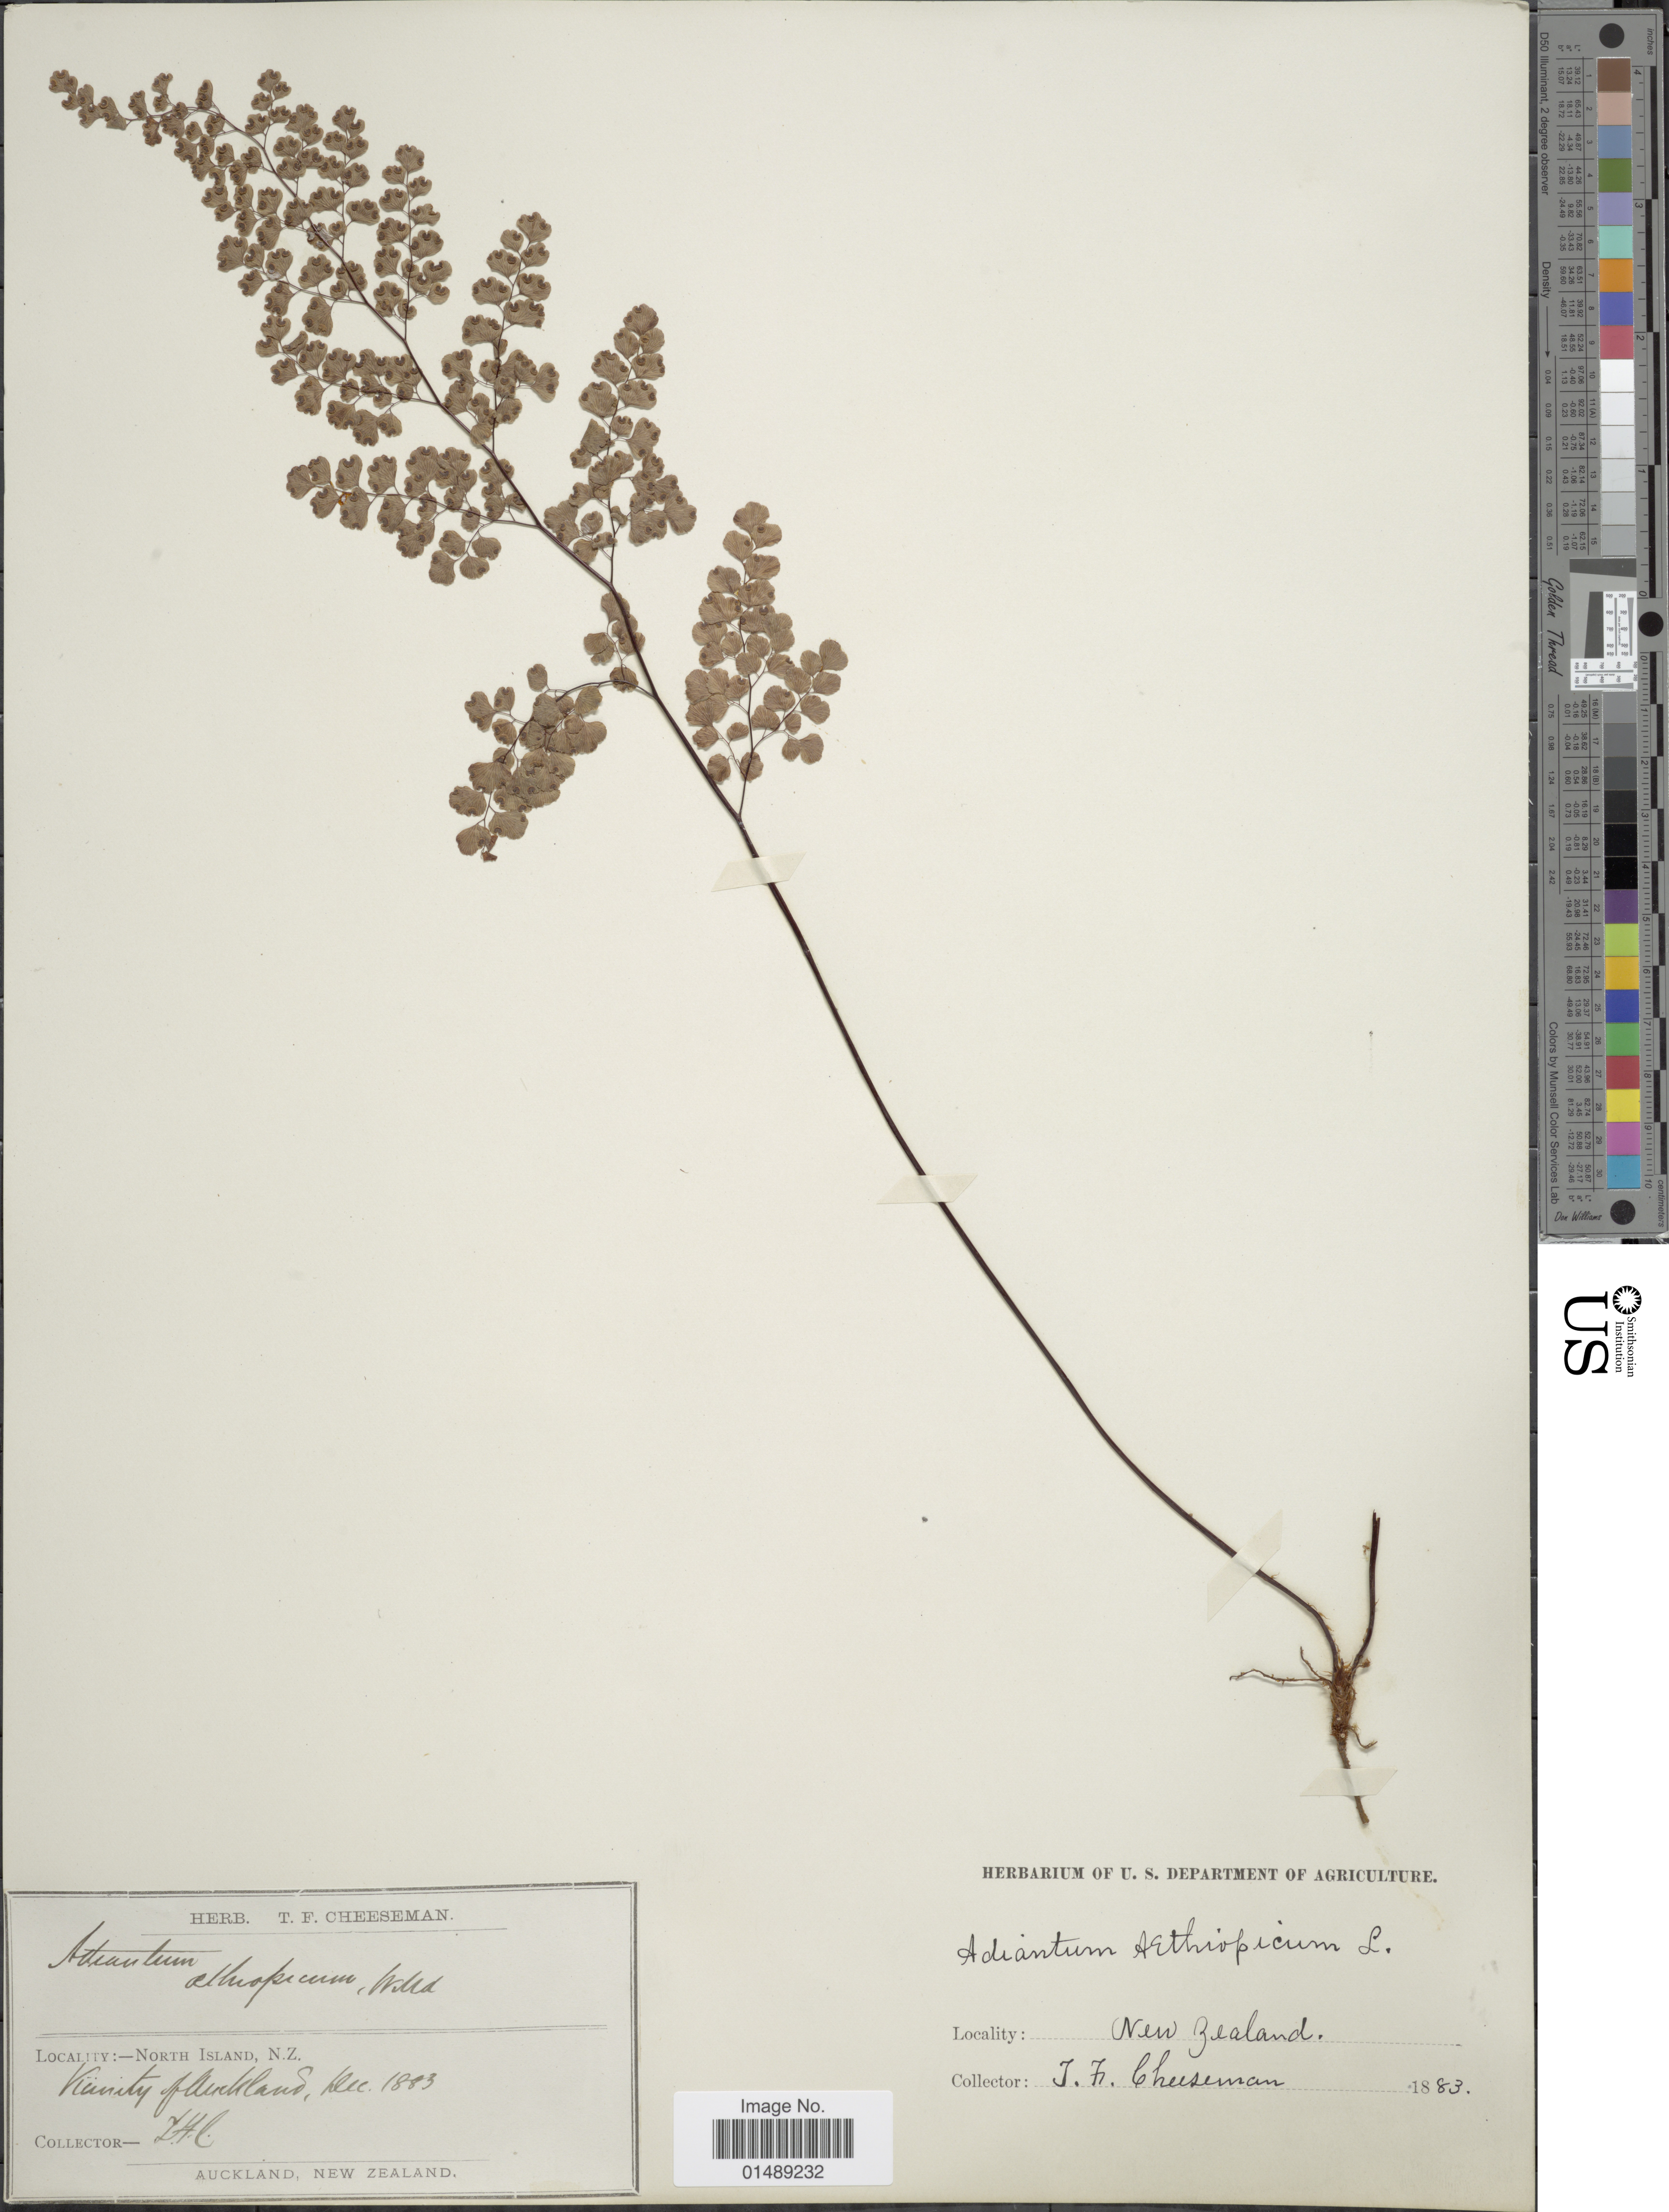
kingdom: Plantae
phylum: Tracheophyta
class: Polypodiopsida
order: Polypodiales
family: Pteridaceae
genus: Adiantum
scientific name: Adiantum aethiopicum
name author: L.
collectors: T. F. Cheeseman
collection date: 1883-12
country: New Zealand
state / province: Auckland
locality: North Island, N.Z. Vicinity of Auckland